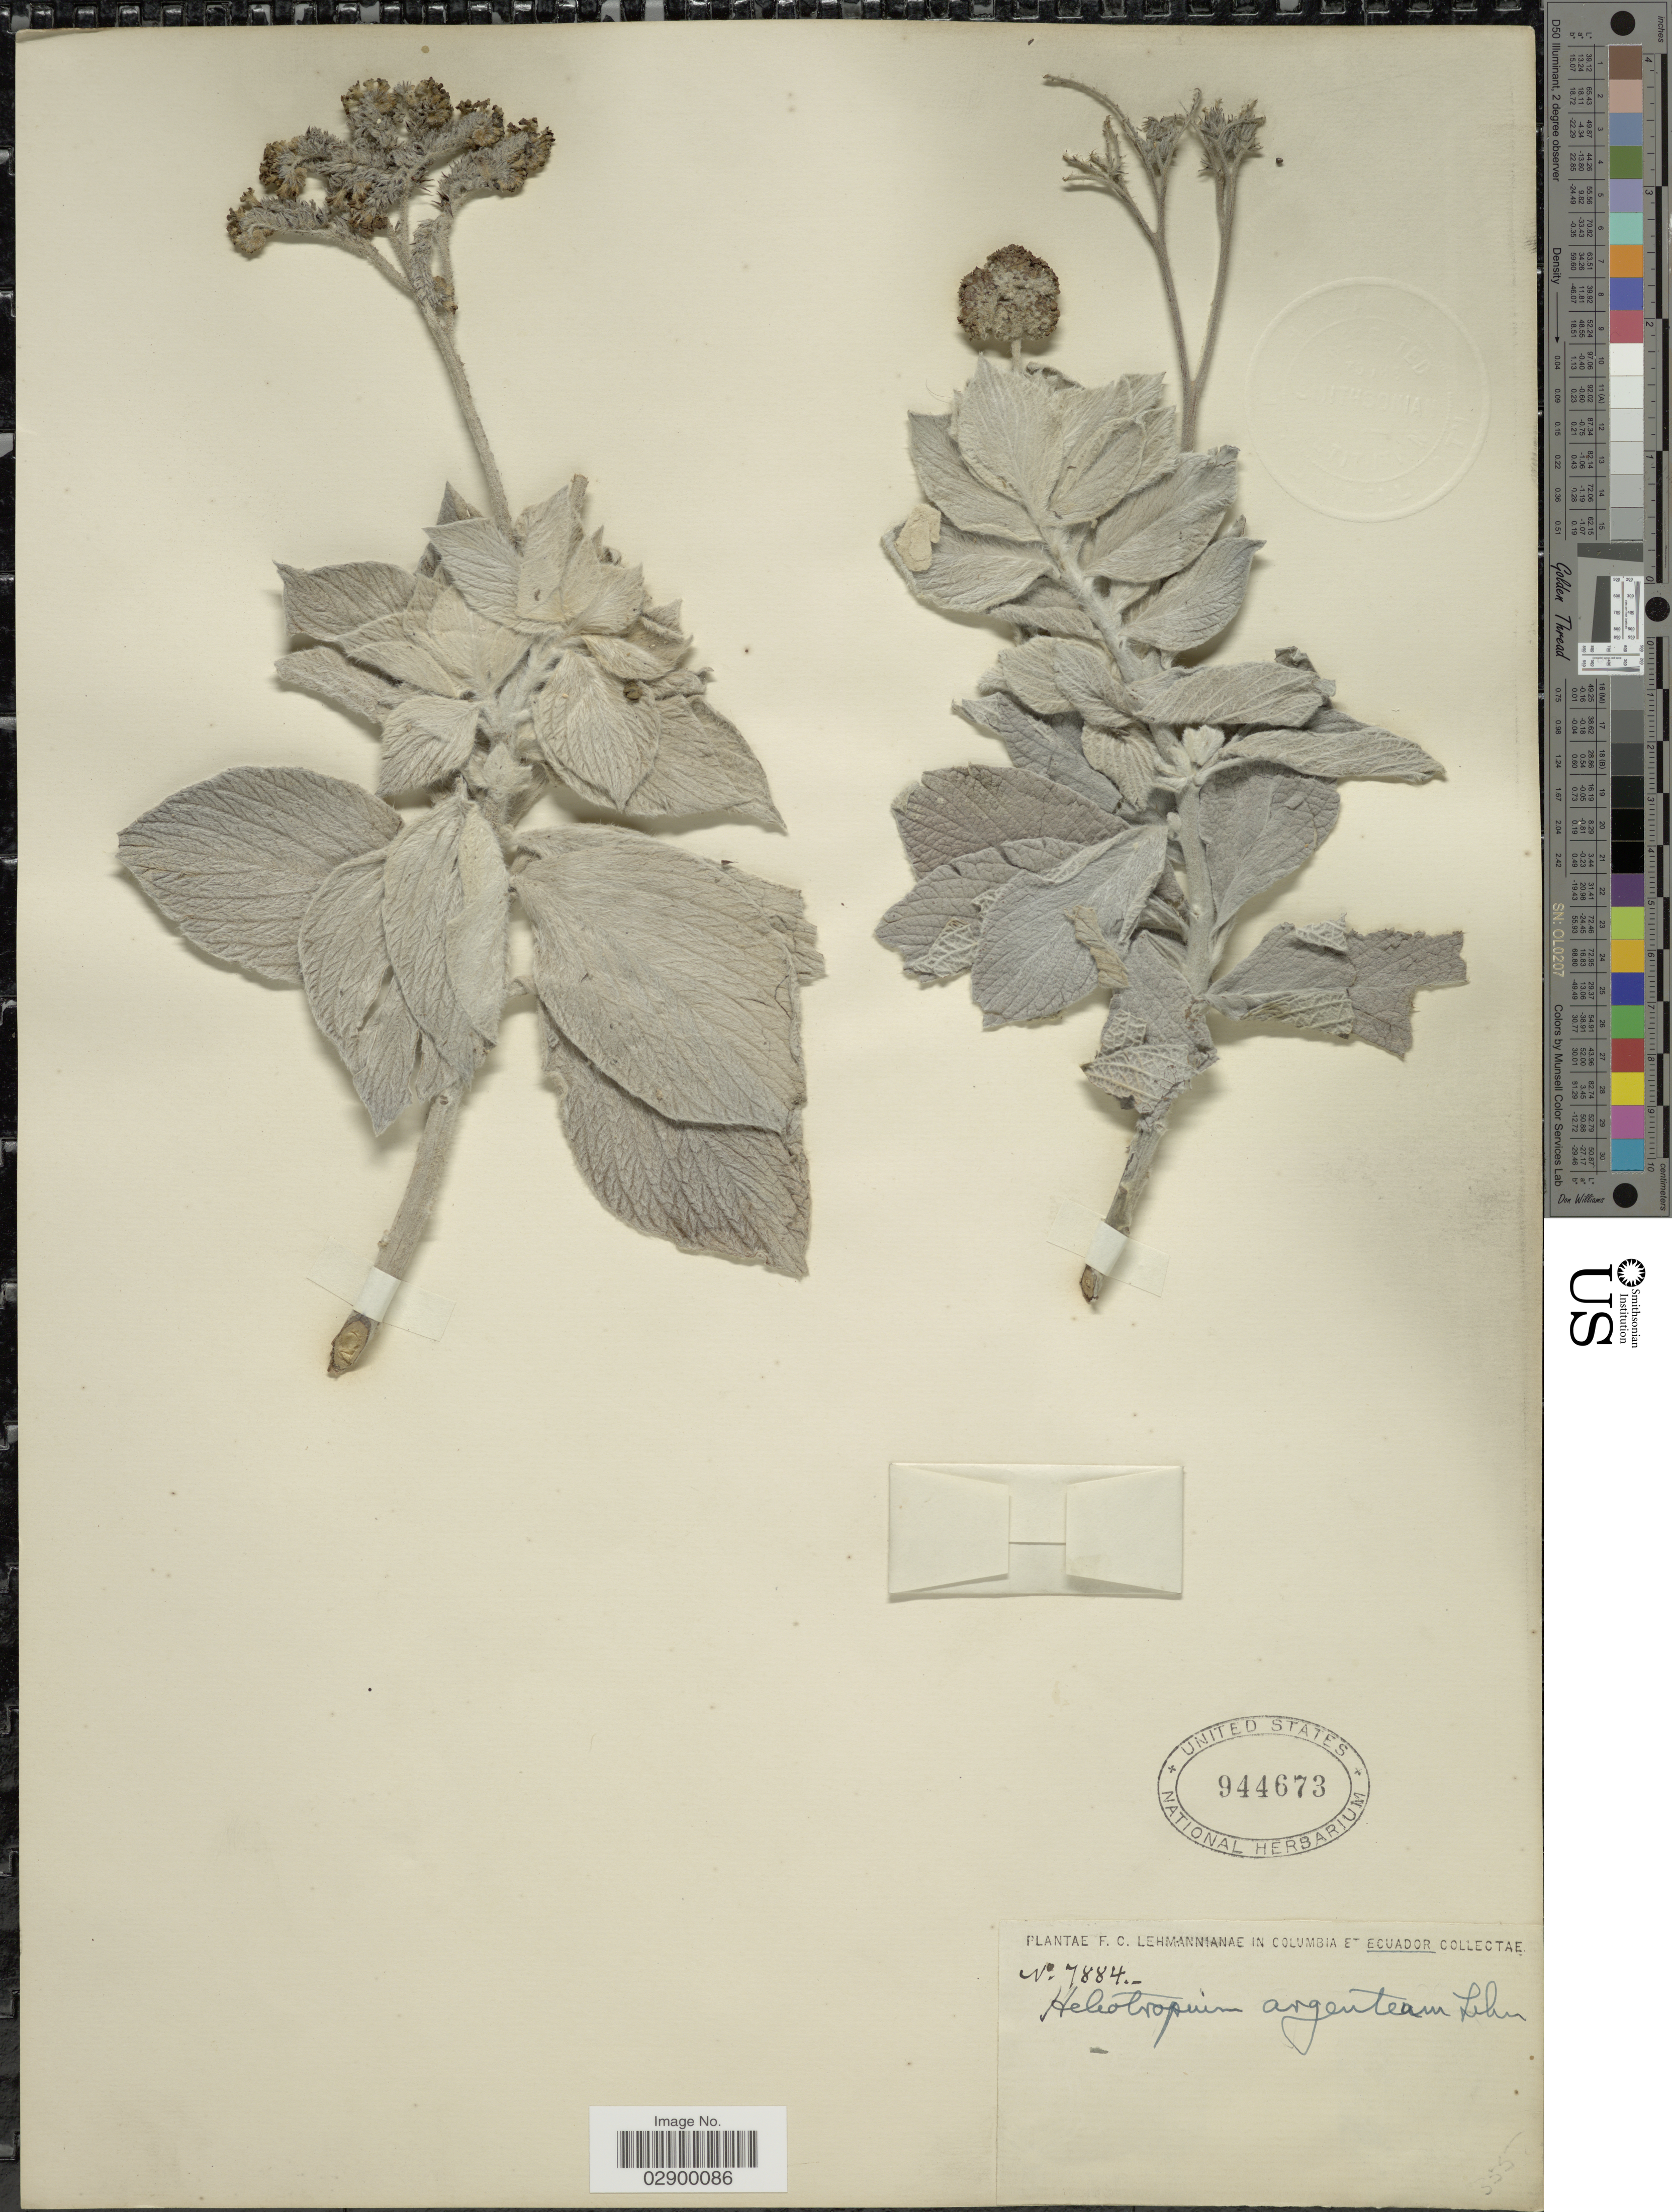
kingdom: Plantae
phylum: Tracheophyta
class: Magnoliopsida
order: Boraginales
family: Heliotropiaceae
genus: Heliotropium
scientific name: Heliotropium argenteum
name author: Lehm.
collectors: F. C. Lehmann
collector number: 7884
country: Ecuador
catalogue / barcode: US 944673